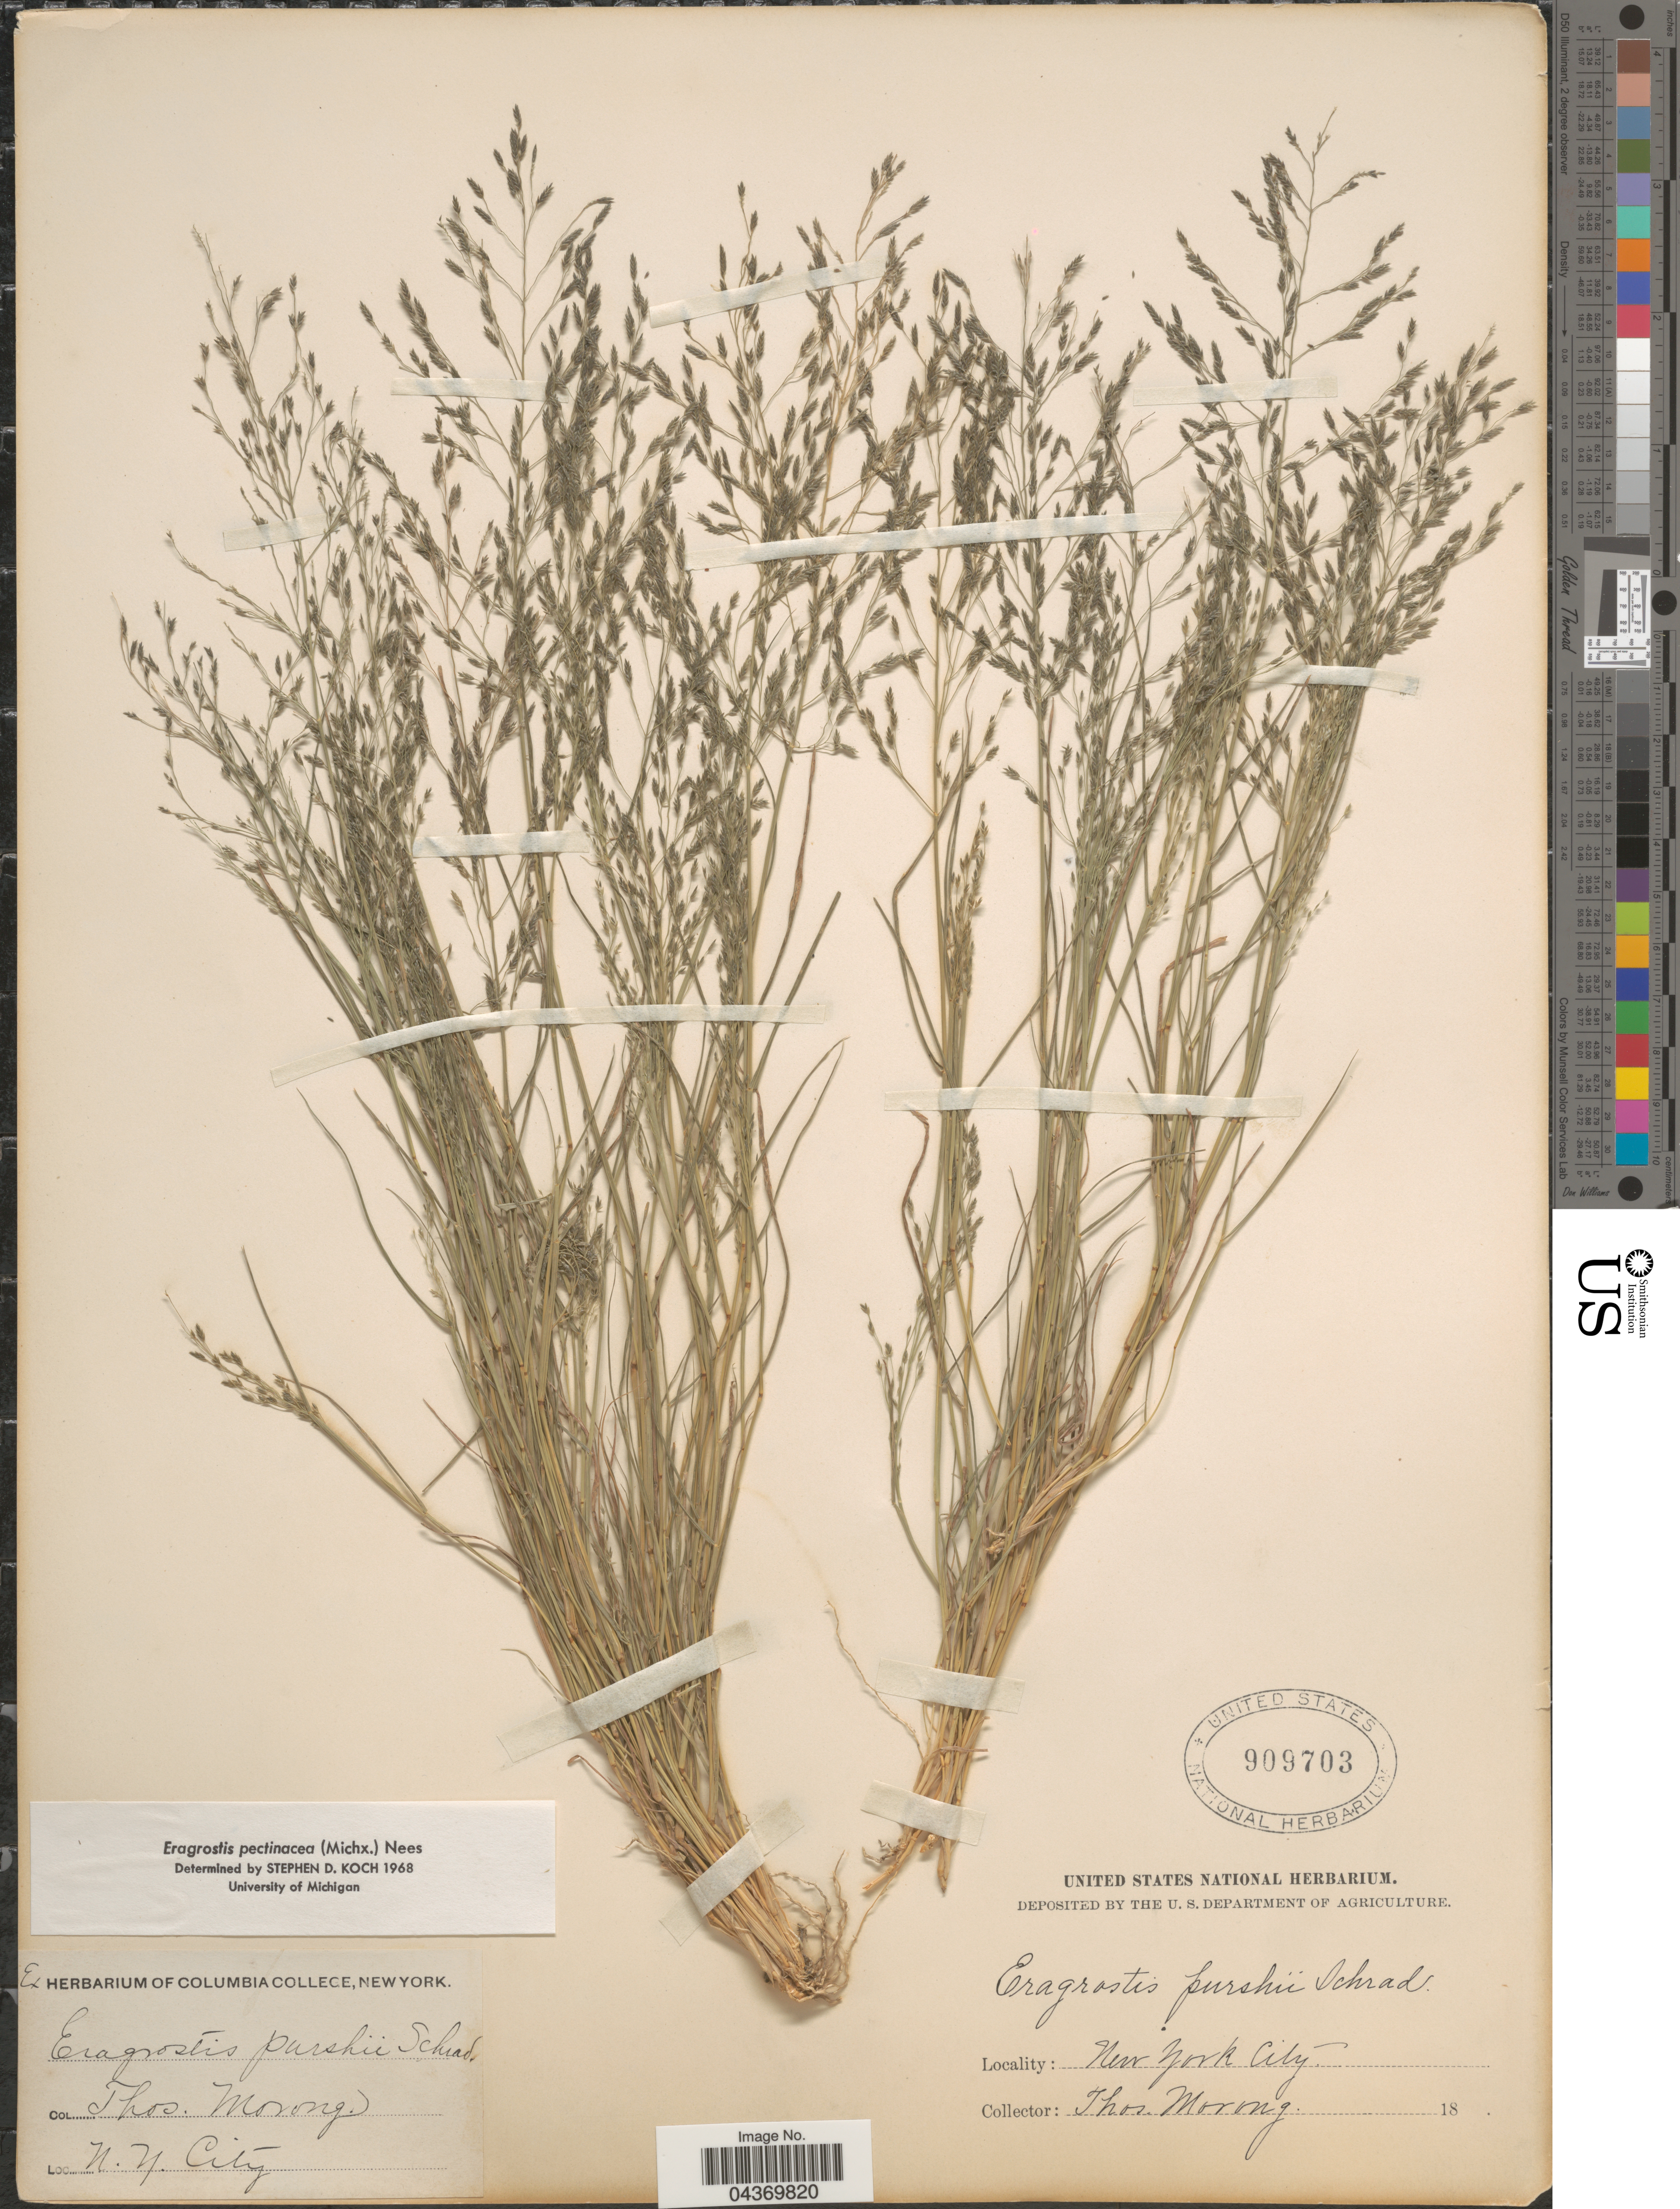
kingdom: Plantae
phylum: Tracheophyta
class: Liliopsida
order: Poales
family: Poaceae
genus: Eragrostis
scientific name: Eragrostis pectinacea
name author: (Michx.) Nees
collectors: ex herb. T. Morong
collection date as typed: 18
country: United States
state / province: New York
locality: New York City.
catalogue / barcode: US 909703